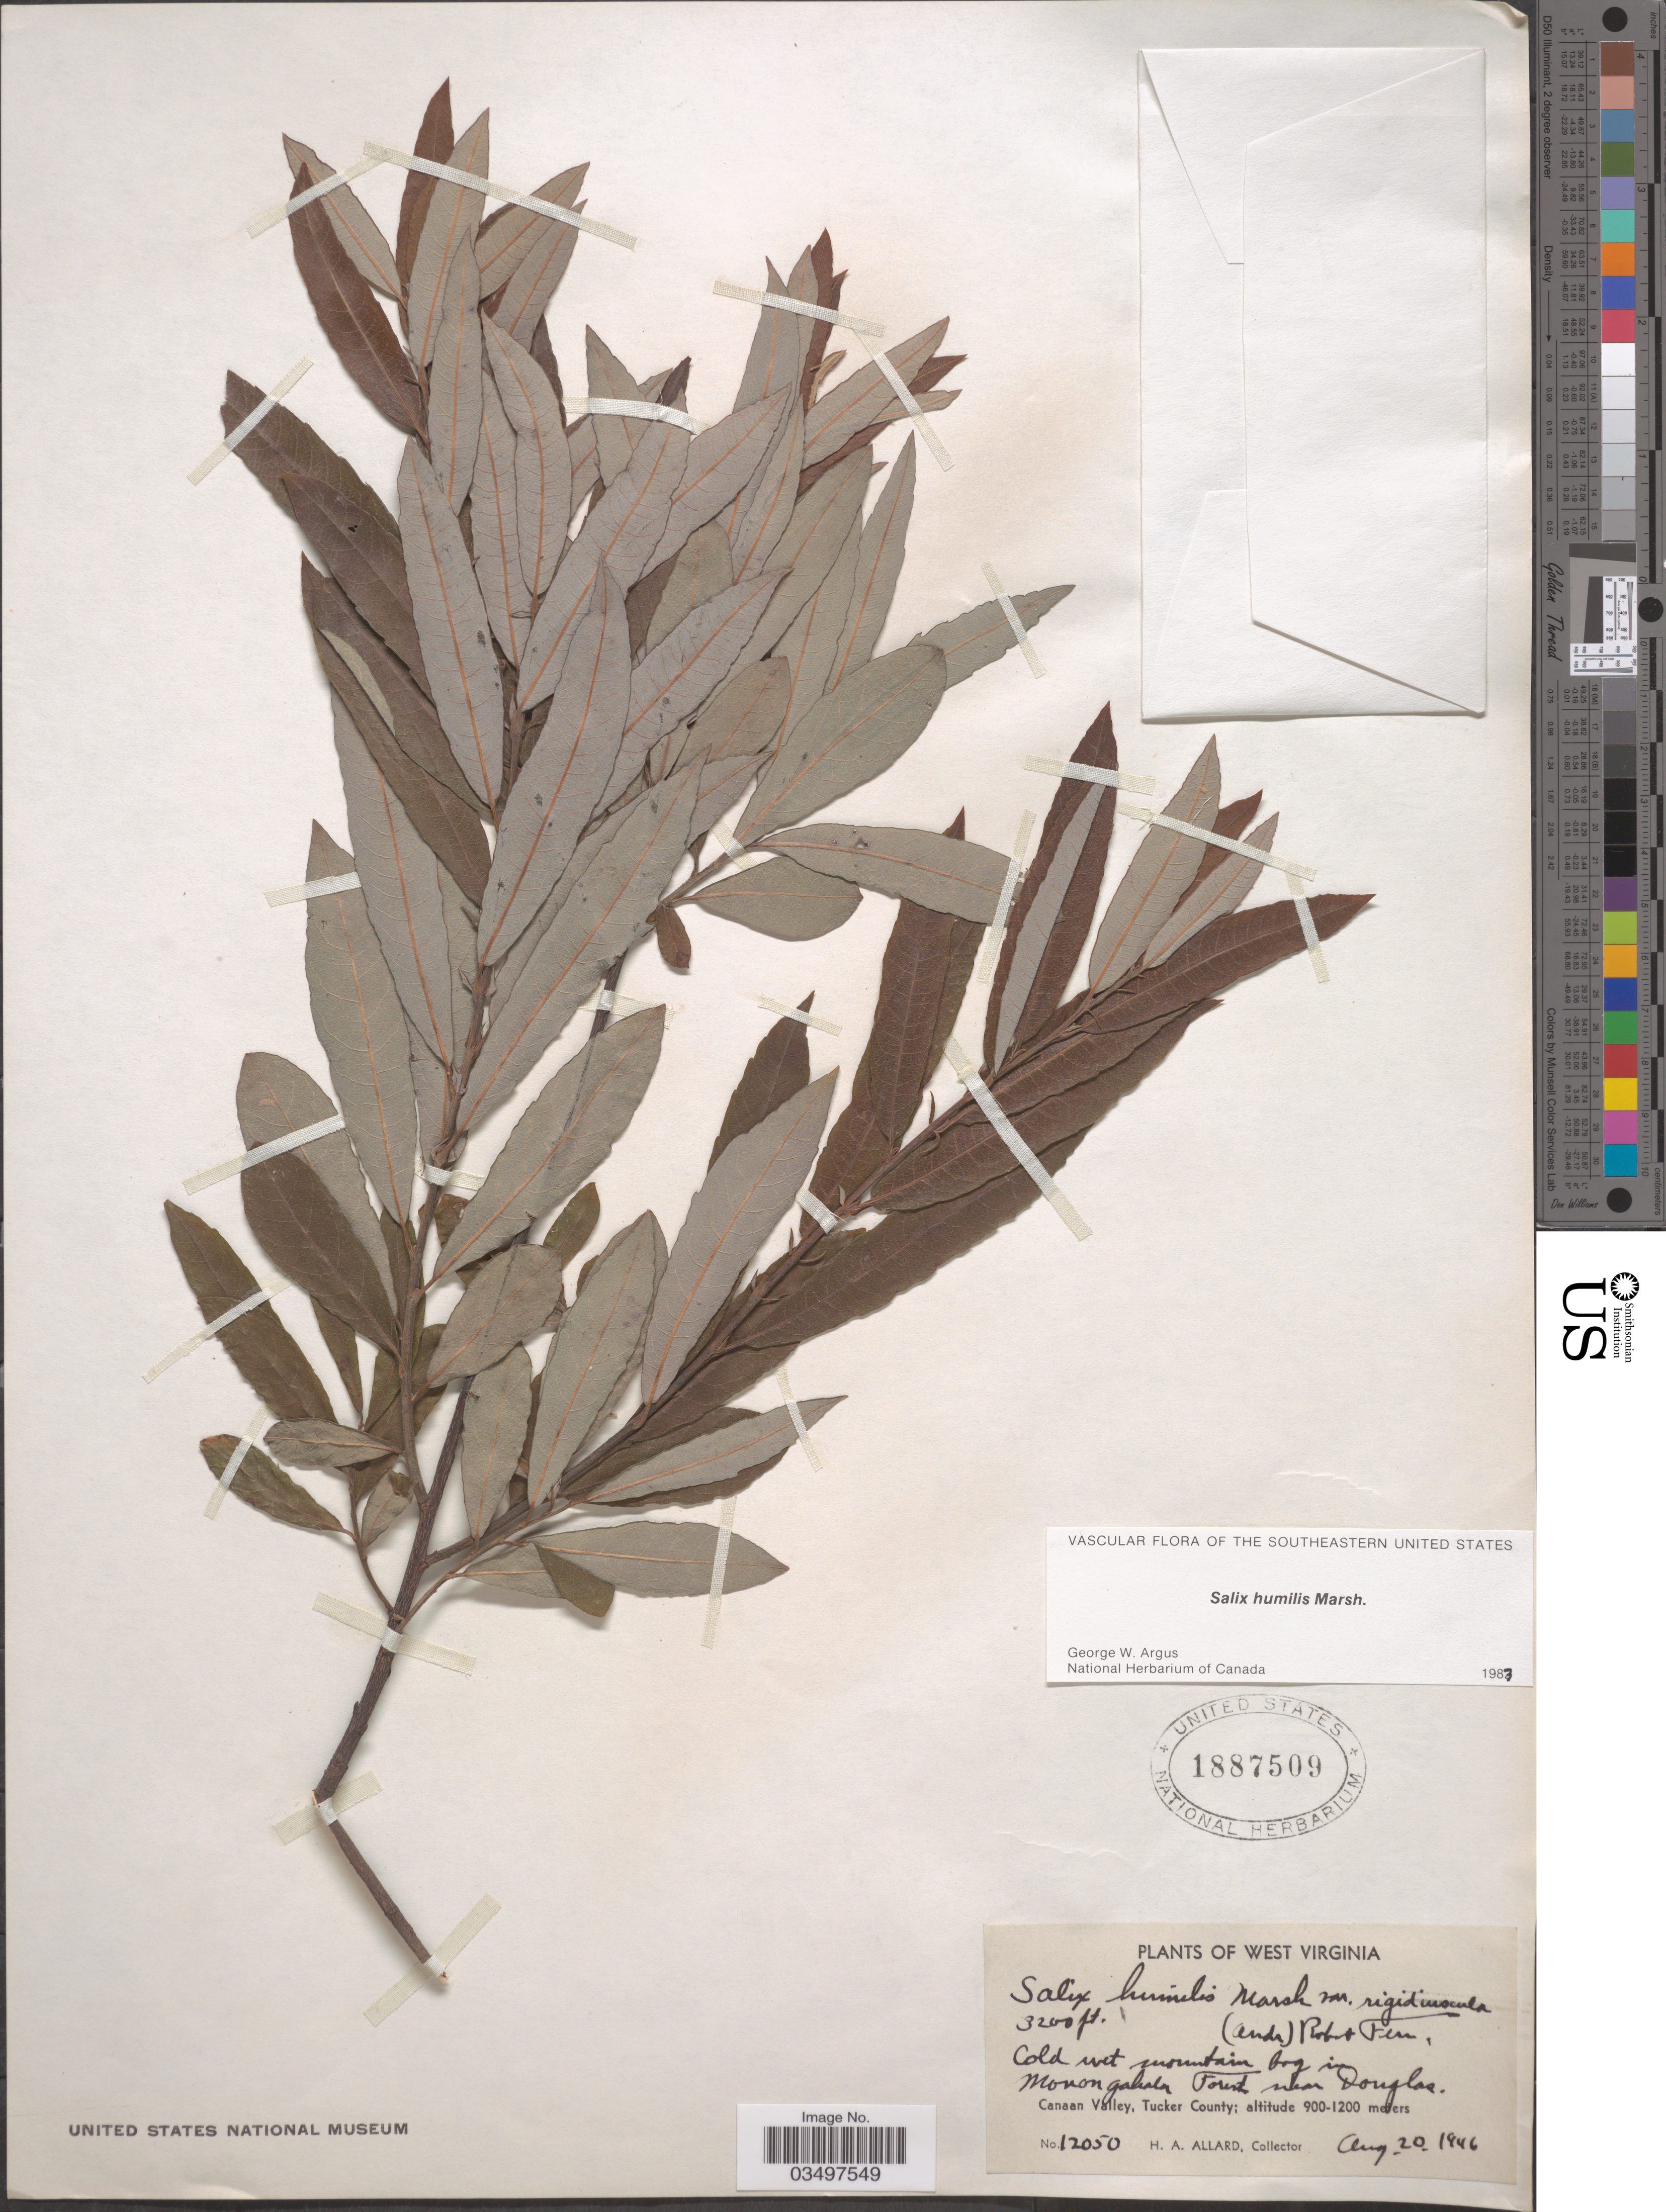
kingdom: Plantae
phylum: Tracheophyta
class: Magnoliopsida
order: Malpighiales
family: Salicaceae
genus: Salix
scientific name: Salix humilis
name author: Marshall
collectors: H. A. Allard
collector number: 12050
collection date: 1946-08-20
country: United States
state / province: West Virginia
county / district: Tucker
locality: Cold wet mountain bog in Monongahela Forest near Douglas. Canaan Valley, Tucker County.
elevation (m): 900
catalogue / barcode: US 1887509